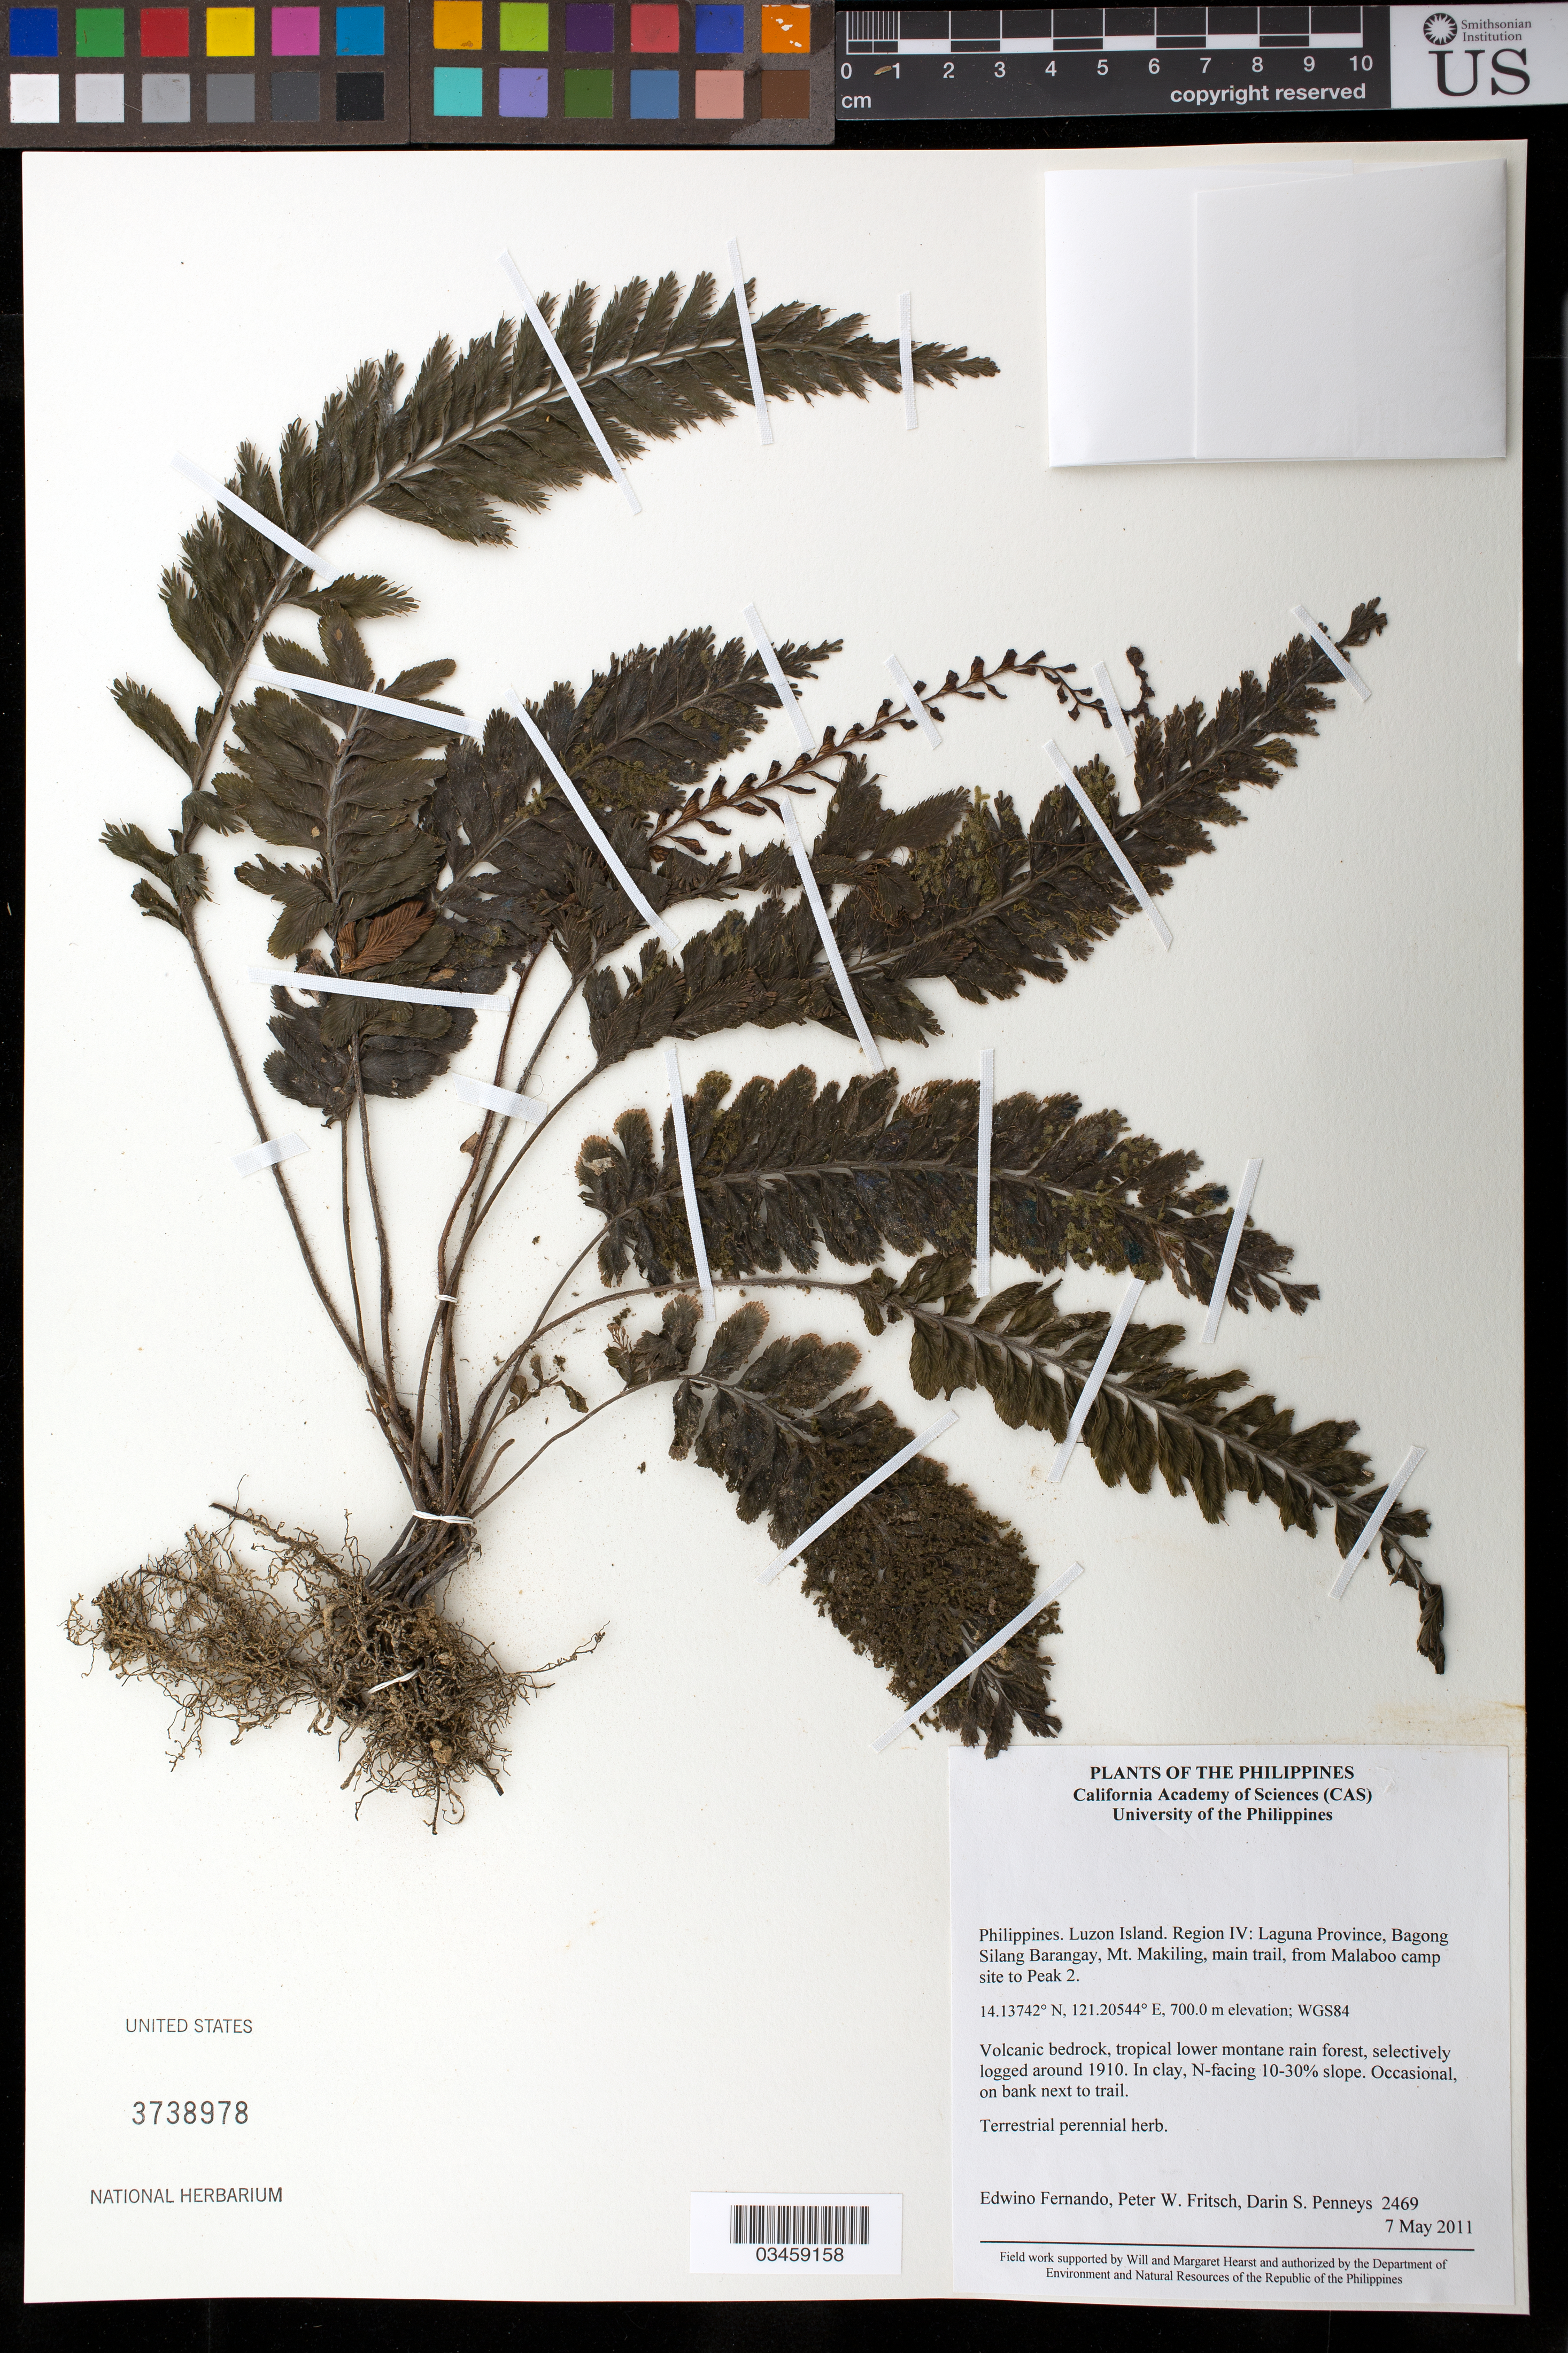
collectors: E. Fernando, P. W. Fritsch & D. S. Penneys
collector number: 2469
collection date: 2011-05-07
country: Philippines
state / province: Calabarzon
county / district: Laguna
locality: Luzon Island. Bagong Silang Barangay, Mt. Makiling, main trail, from Malaboo camp site to Peak 2.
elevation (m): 700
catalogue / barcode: US 3738978